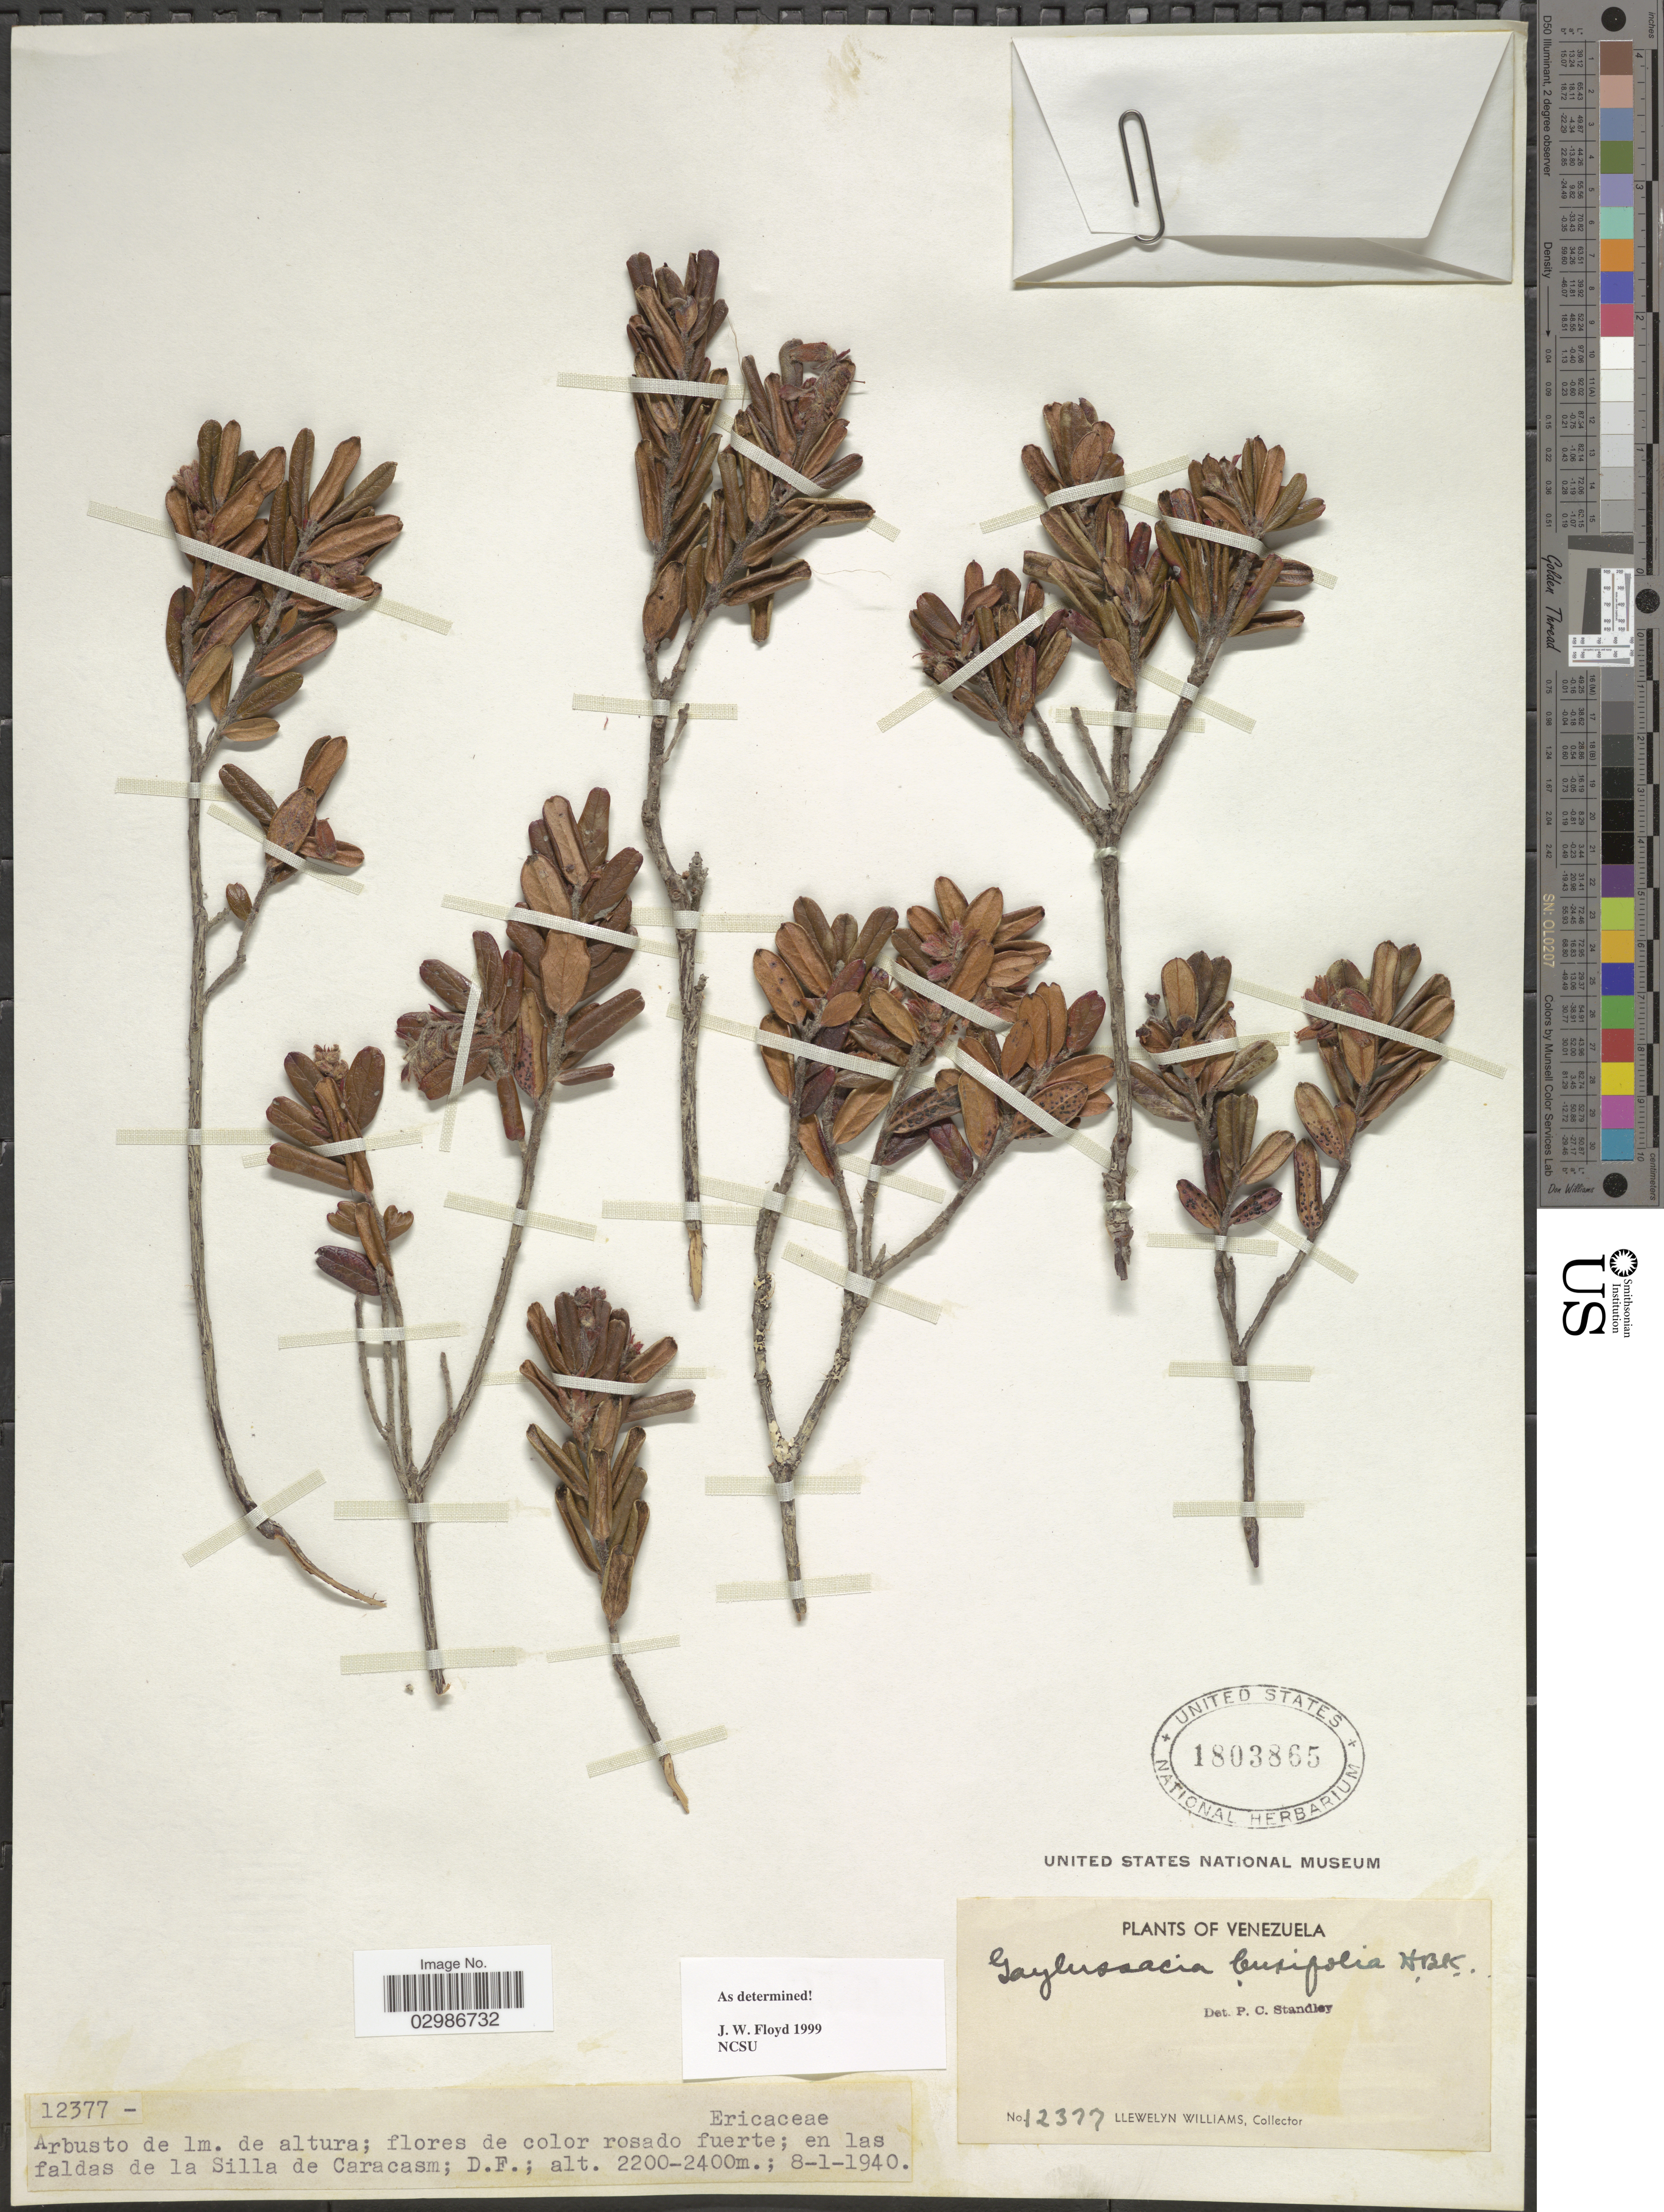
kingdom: Plantae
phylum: Tracheophyta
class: Magnoliopsida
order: Ericales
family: Ericaceae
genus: Gaylussacia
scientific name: Gaylussacia buxifolia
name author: Kunth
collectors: Ll. Williams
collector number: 12377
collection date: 1940-01-08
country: Venezuela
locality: En las faldas de la Silla de Caracasm; D.F.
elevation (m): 2200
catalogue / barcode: US 1803865